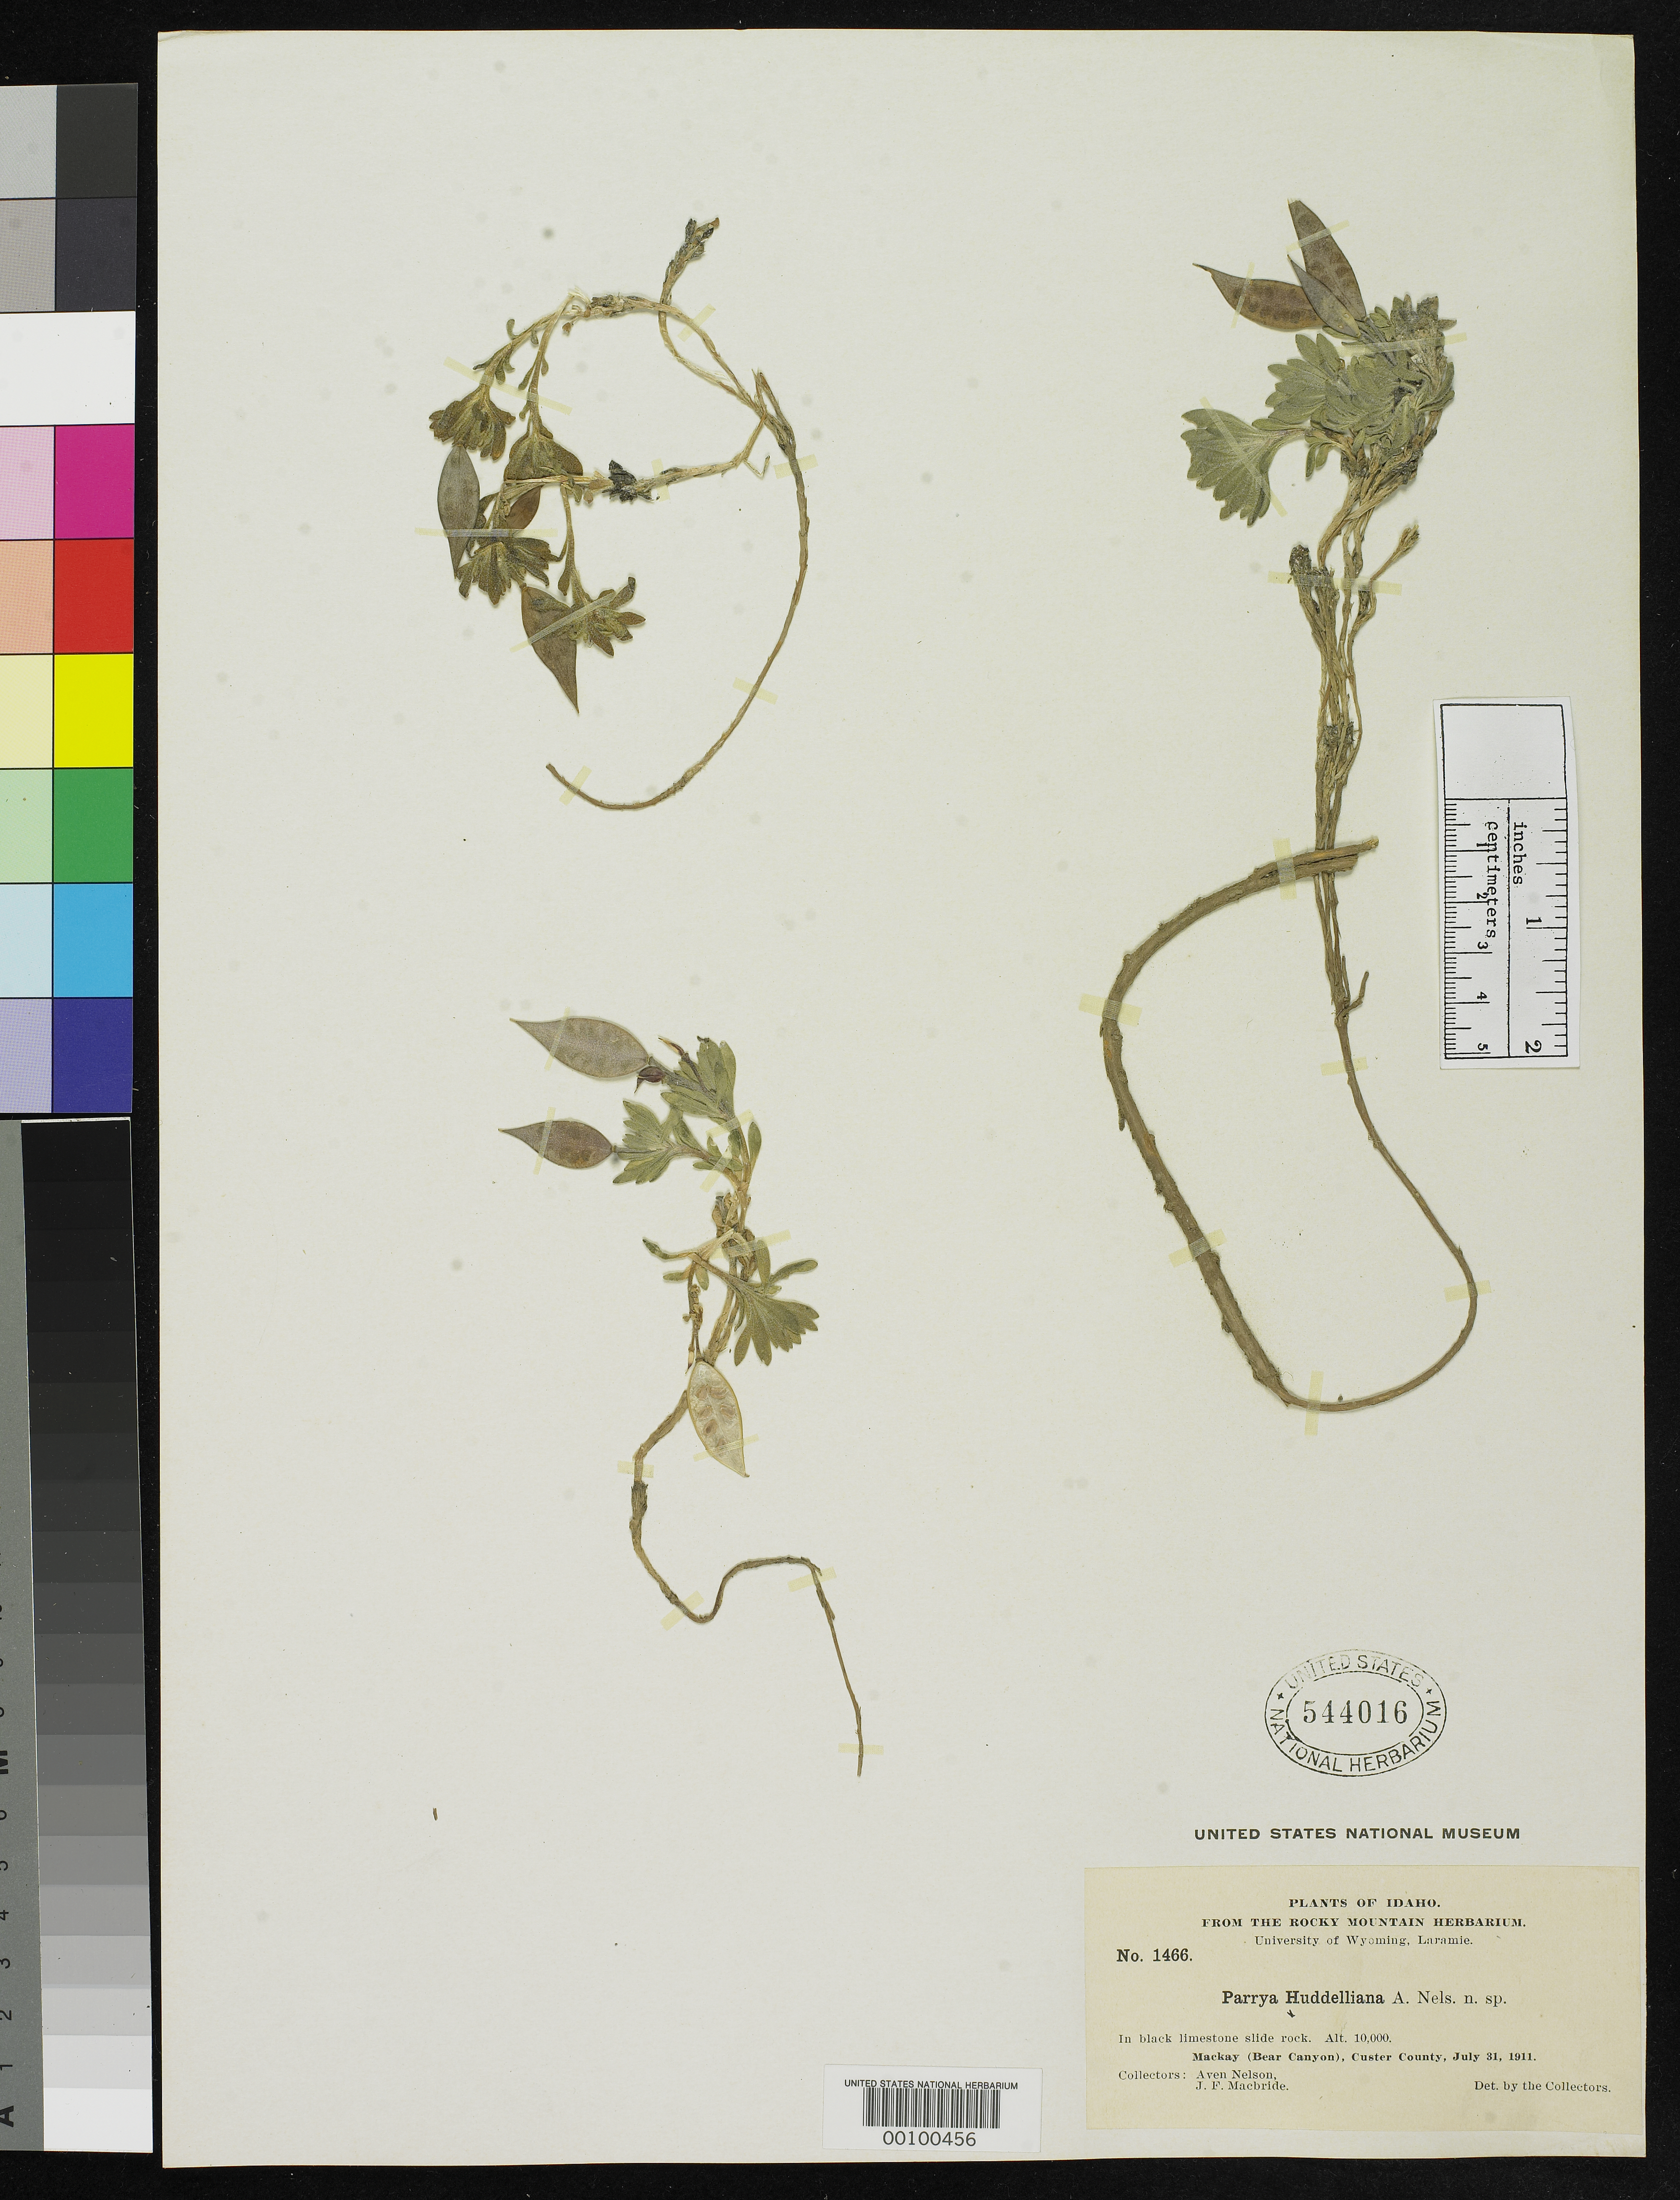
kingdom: Plantae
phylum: Tracheophyta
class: Magnoliopsida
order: Brassicales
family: Brassicaceae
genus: Parrya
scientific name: Parrya huddelliana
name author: A. Nelson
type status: Isotype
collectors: A. Nelson & J. F. Macbride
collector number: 1466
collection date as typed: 31 Jul 1911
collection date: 1911-07-31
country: United States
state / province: Idaho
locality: Bear Canyon.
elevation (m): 3048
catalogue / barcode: US 544016